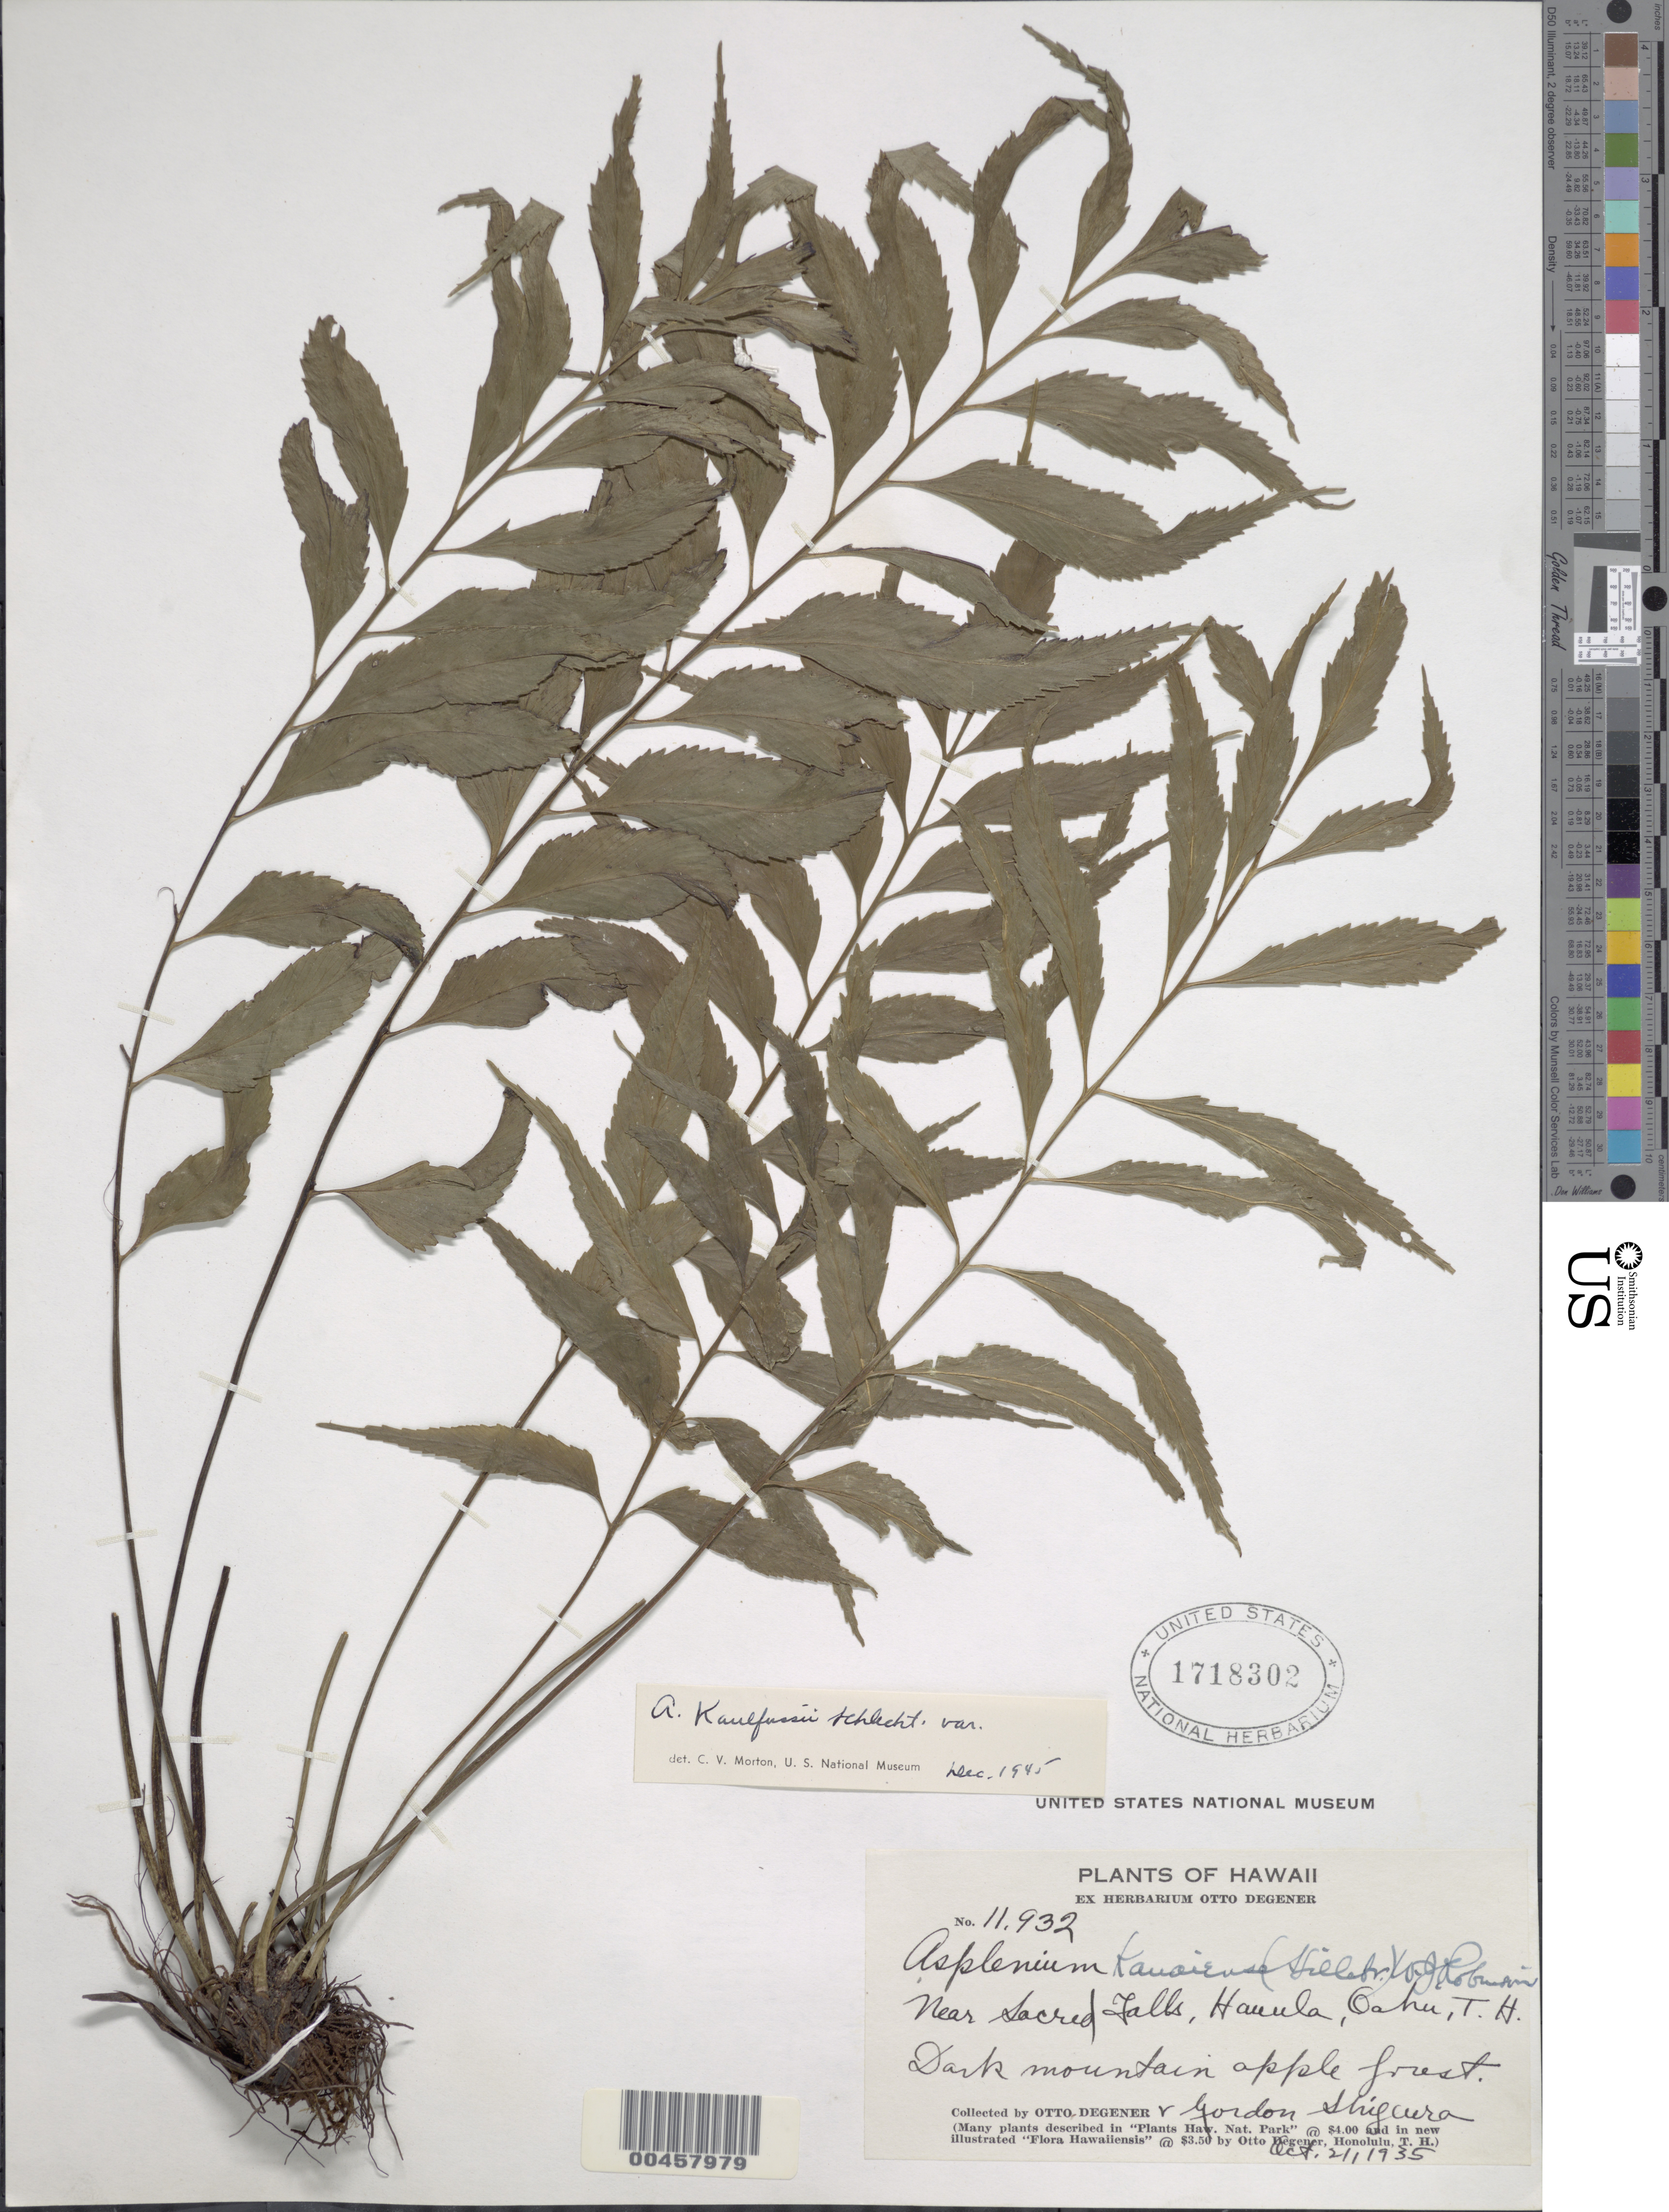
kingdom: Plantae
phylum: Tracheophyta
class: Polypodiopsida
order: Polypodiales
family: Aspleniaceae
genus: Asplenium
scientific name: Asplenium kaulfussii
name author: Schltdl.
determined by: Morton, C. V.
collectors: O. Degener & G. Shigeura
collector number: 11932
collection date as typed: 21 Oct 1935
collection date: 1935-10-21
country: United States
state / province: Hawaii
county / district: Honolulu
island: Oahu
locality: Near Sacred Falls, Hauula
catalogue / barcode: US 1718302